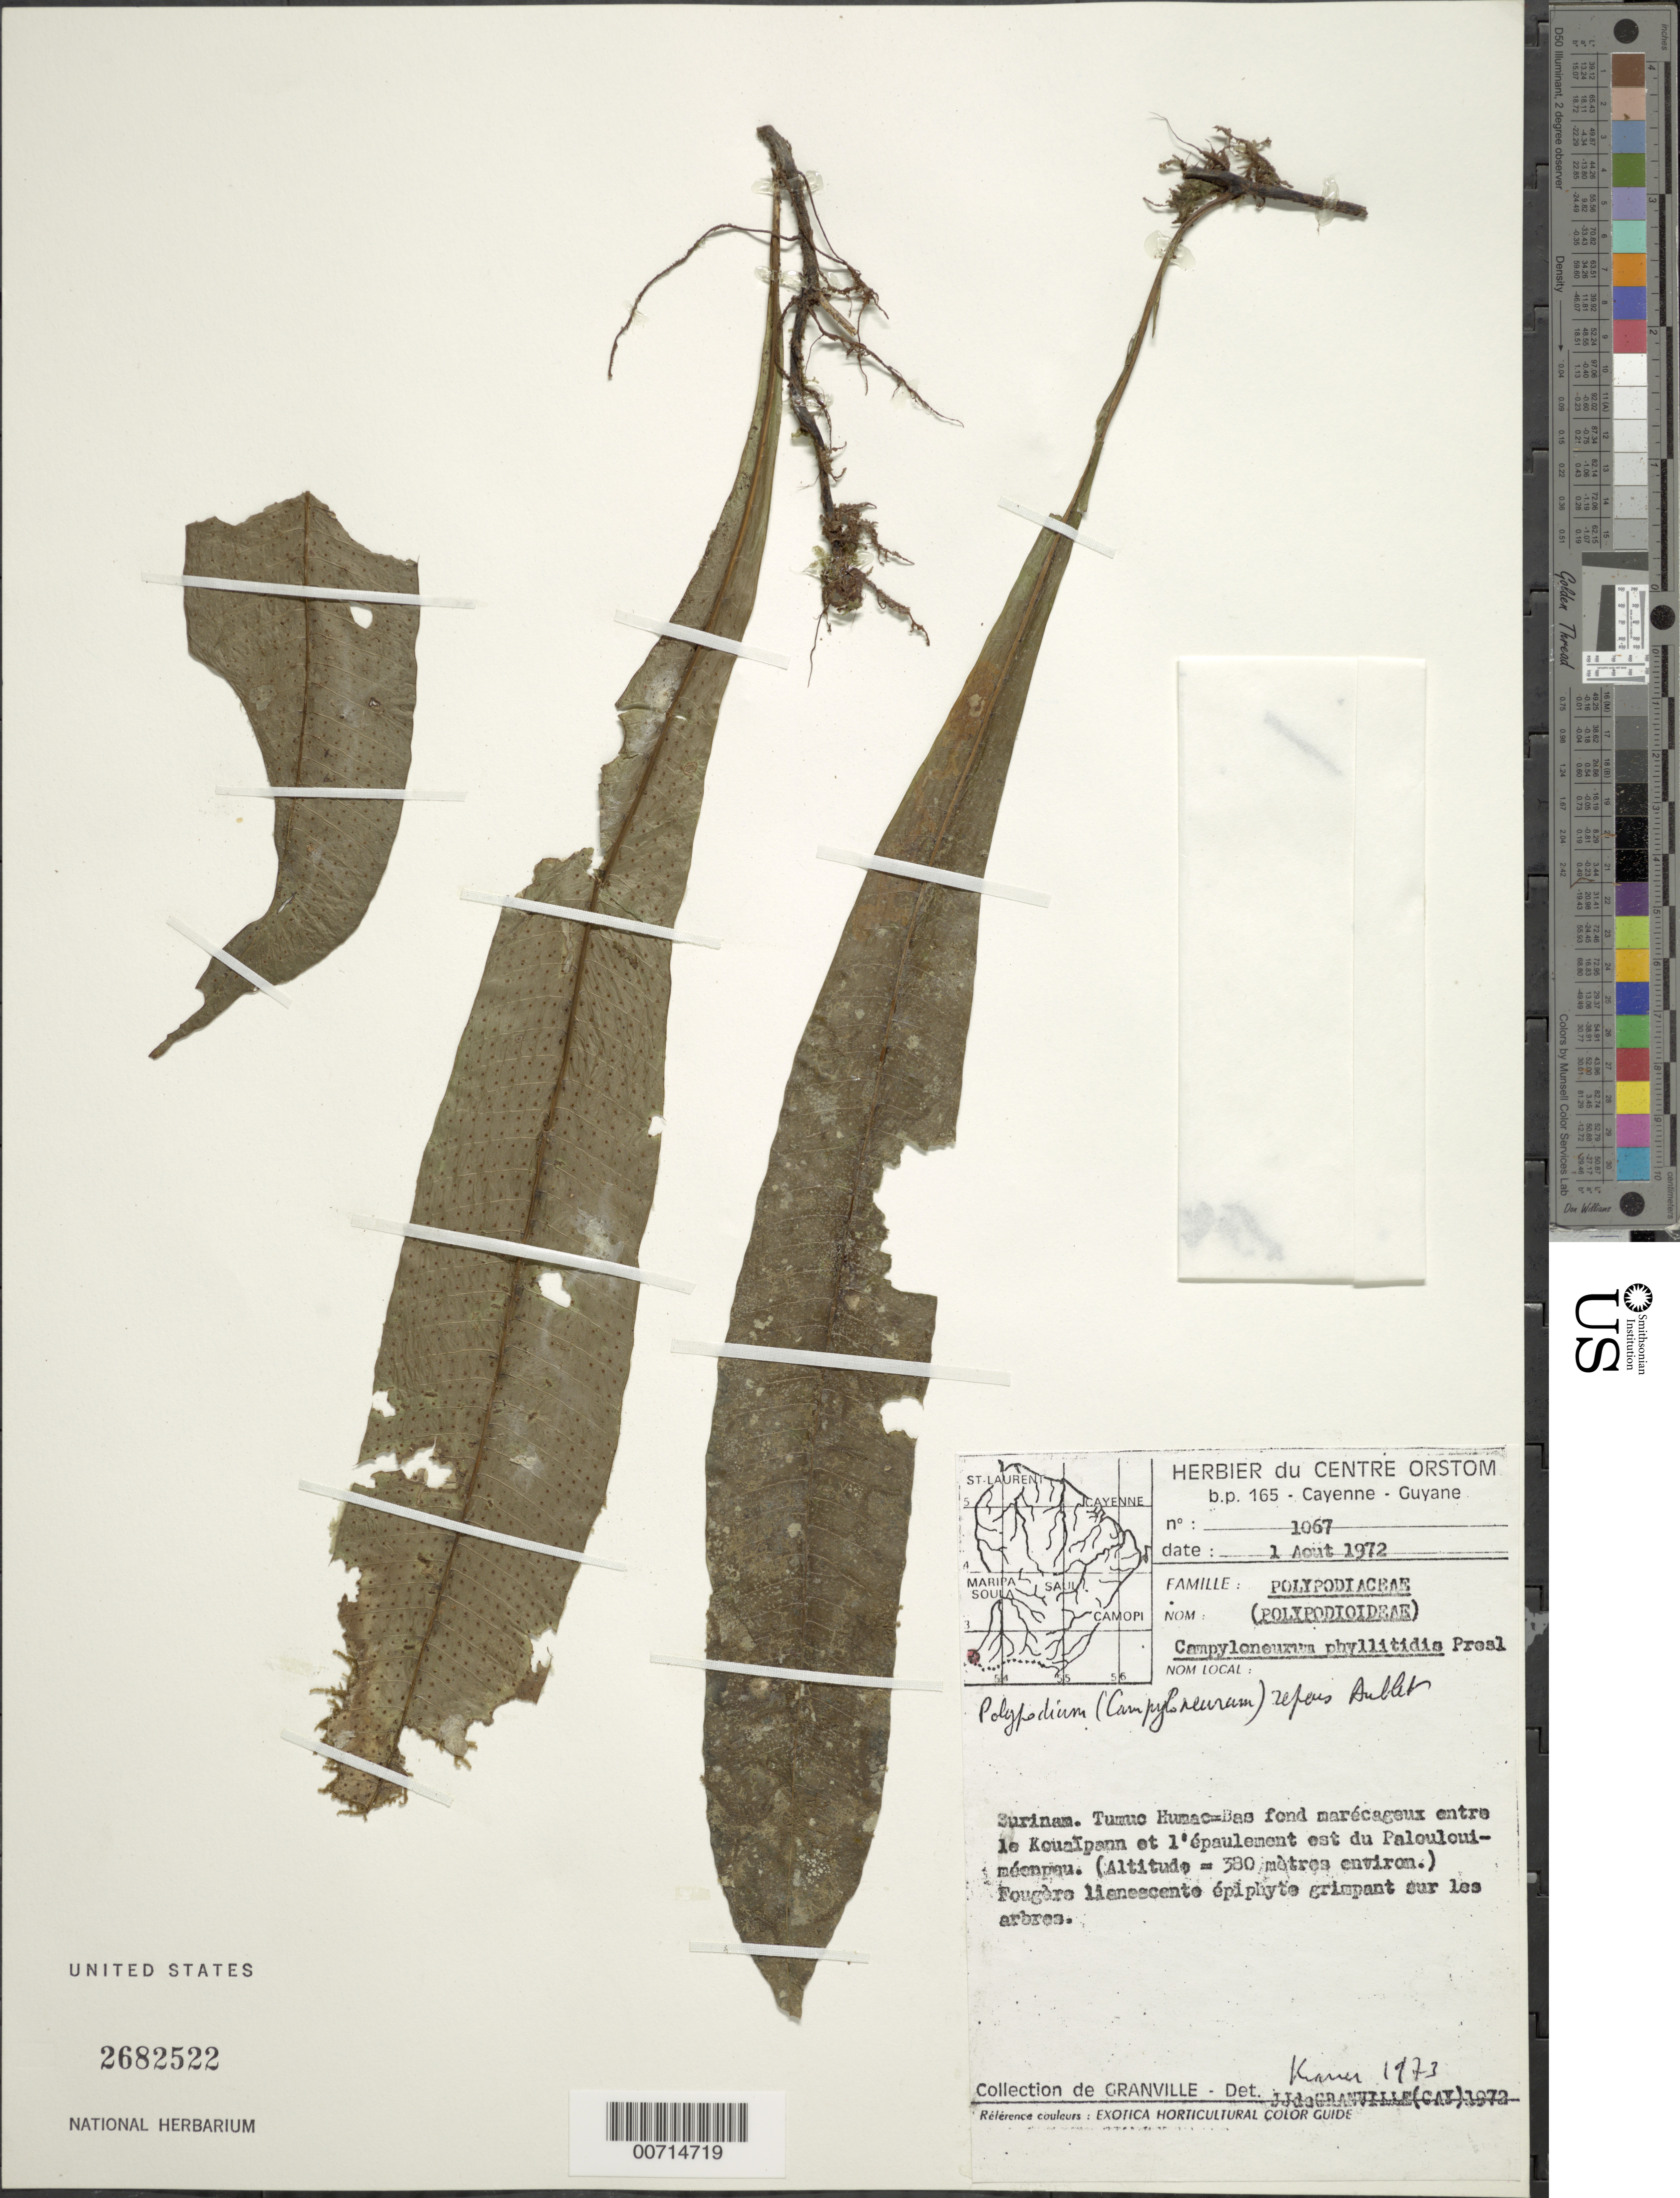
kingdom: Plantae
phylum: Tracheophyta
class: Polypodiopsida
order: Polypodiales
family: Polypodiaceae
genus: Campyloneurum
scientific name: Campyloneurum repens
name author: (Aubl.) C. Presl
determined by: Kramer, K. U.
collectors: J.-J. de Granville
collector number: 1067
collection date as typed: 1-Aug-72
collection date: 1972-08-01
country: Suriname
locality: Tumuc-Humac, between Kouaipann & Palouloiumenpeu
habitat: Climbing on trees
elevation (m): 380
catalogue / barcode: US 2682522